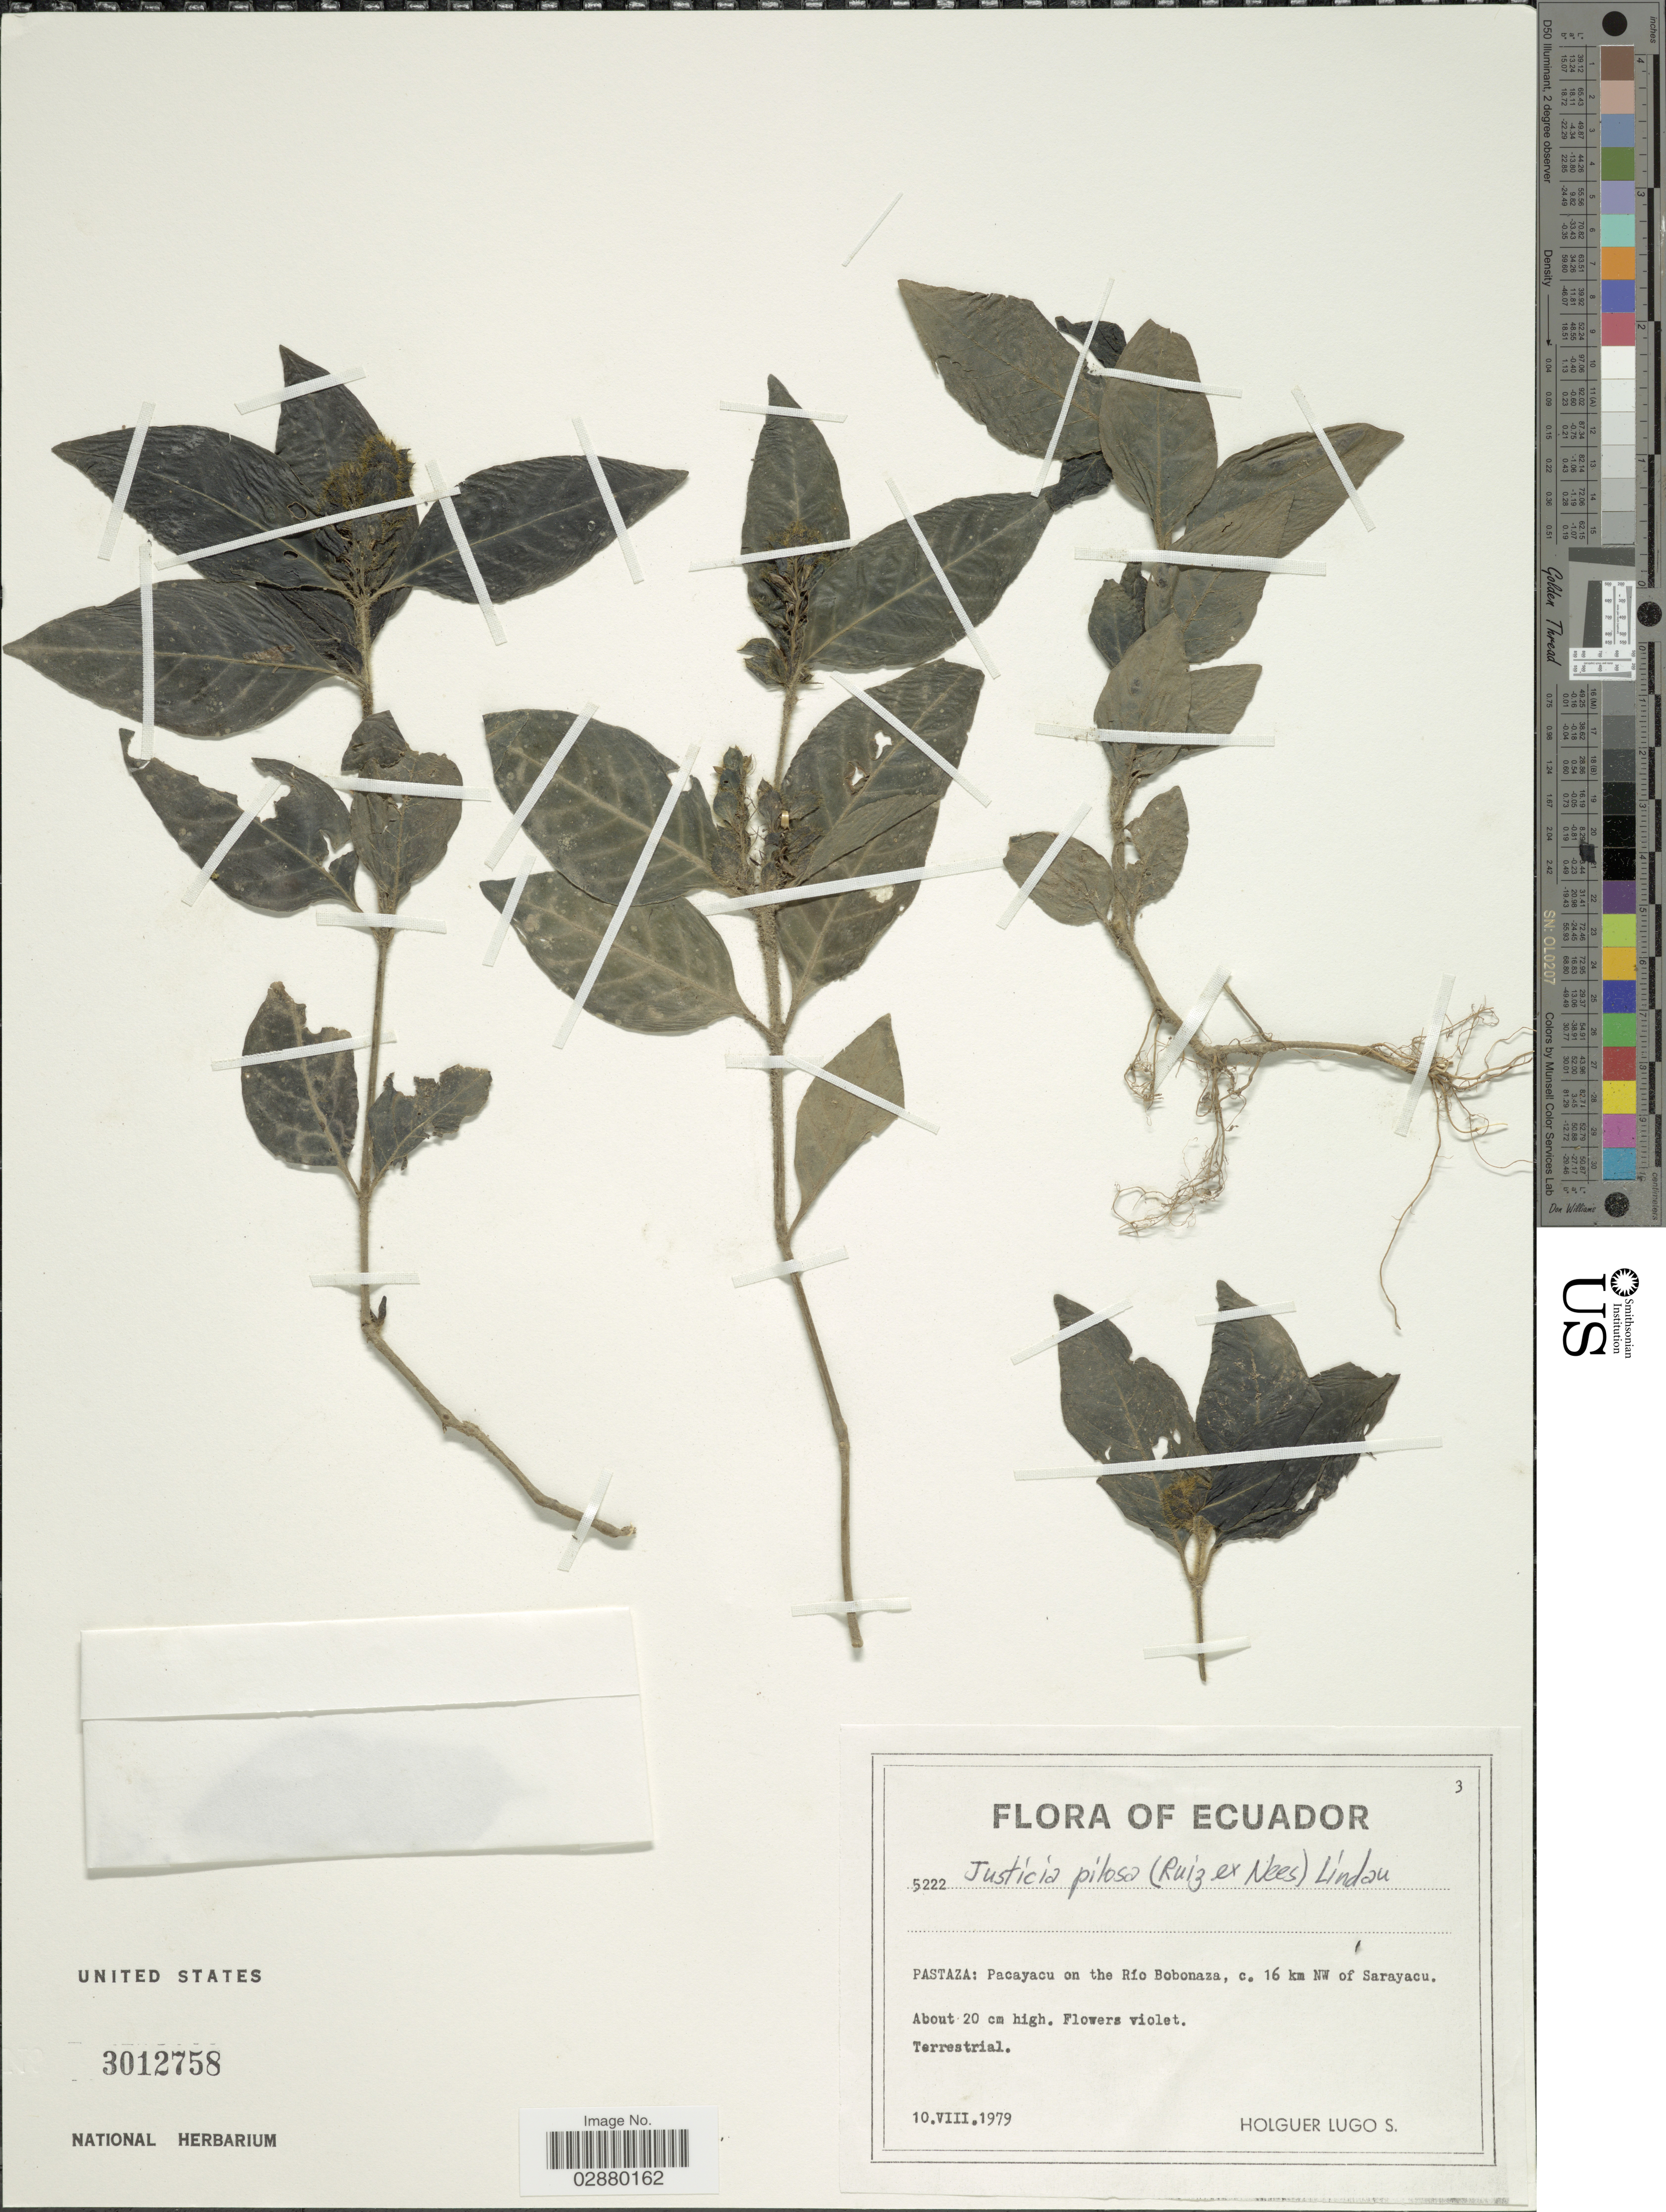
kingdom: Plantae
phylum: Tracheophyta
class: Magnoliopsida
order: Lamiales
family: Acanthaceae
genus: Justicia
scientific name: Justicia pilosa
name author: (Ruiz ex Nees) Lindau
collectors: H. Lugo S.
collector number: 5222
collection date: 1979-08-10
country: Ecuador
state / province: Pastaza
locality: Pacayacu on the Río Bobonaza, c. 16 km NW of Sarayacu.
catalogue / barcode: US 3012758